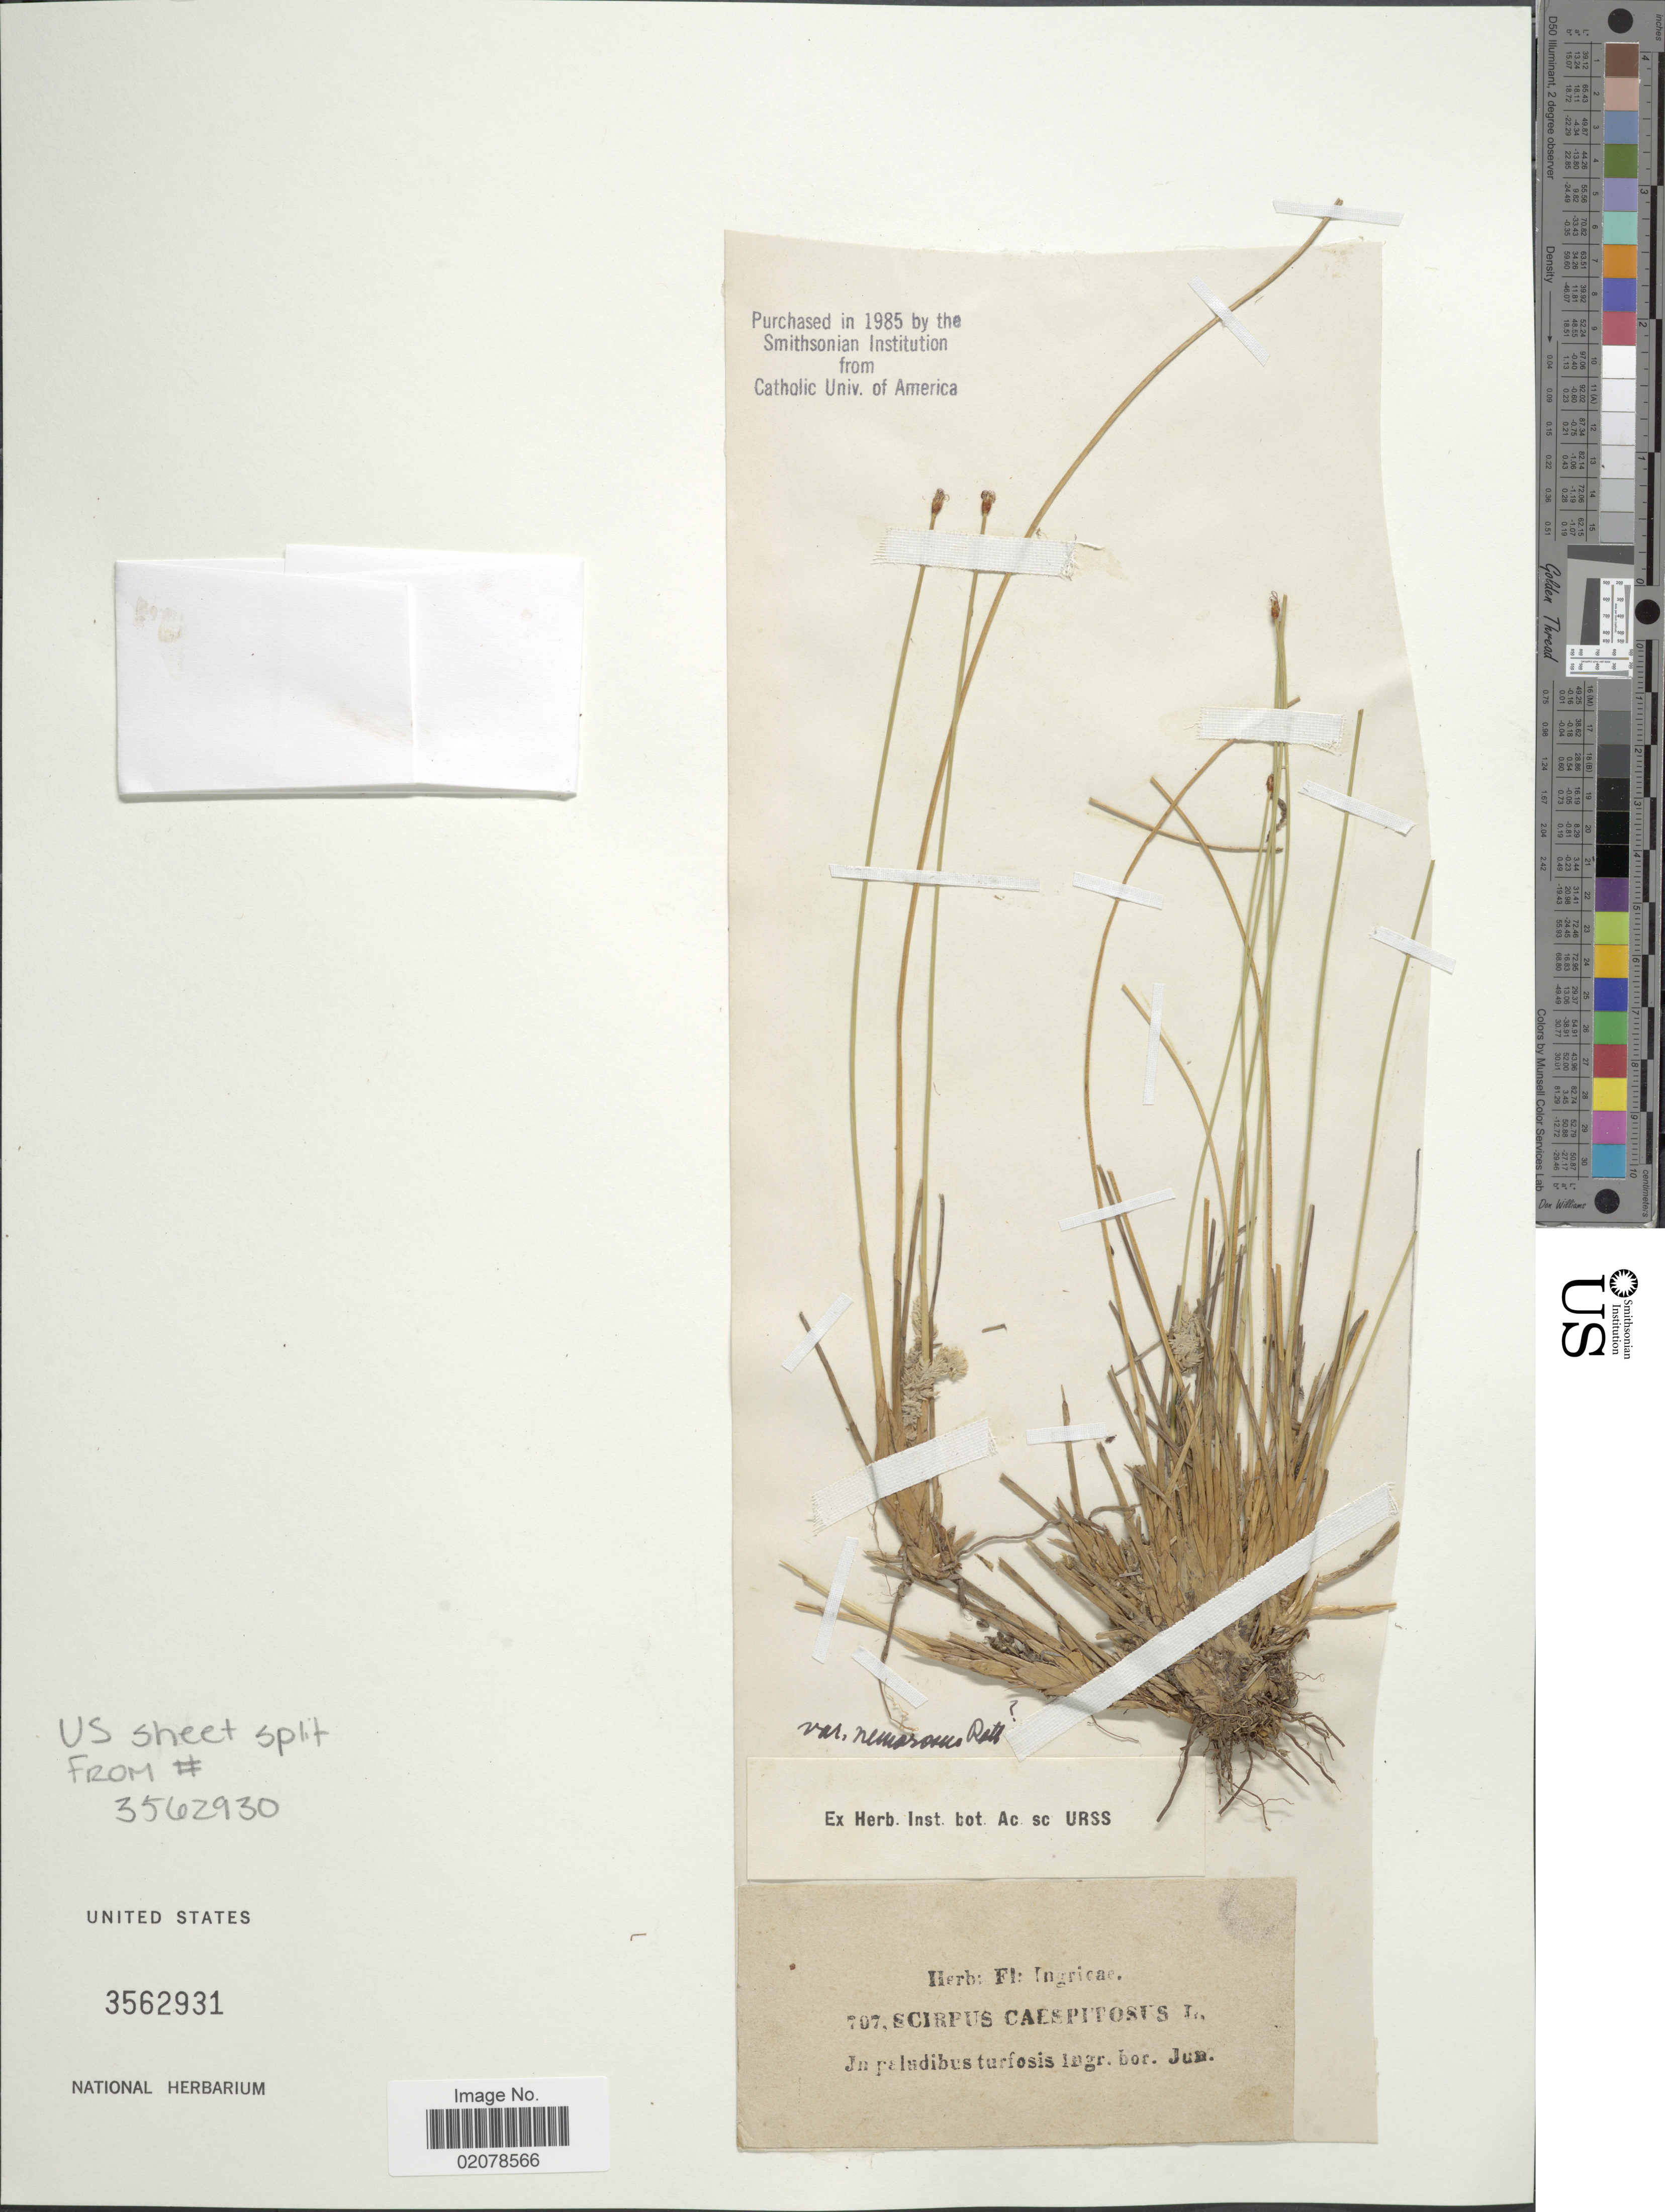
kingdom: Plantae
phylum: Tracheophyta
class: Liliopsida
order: Poales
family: Cyperaceae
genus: Trichophorum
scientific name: Trichophorum cespitosum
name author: (L.) Hartm.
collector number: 707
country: Russian Federation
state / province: Leningrad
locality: Fl. Ingricae. In paludibus turfosis Ingr. bor.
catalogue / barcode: US 3562931